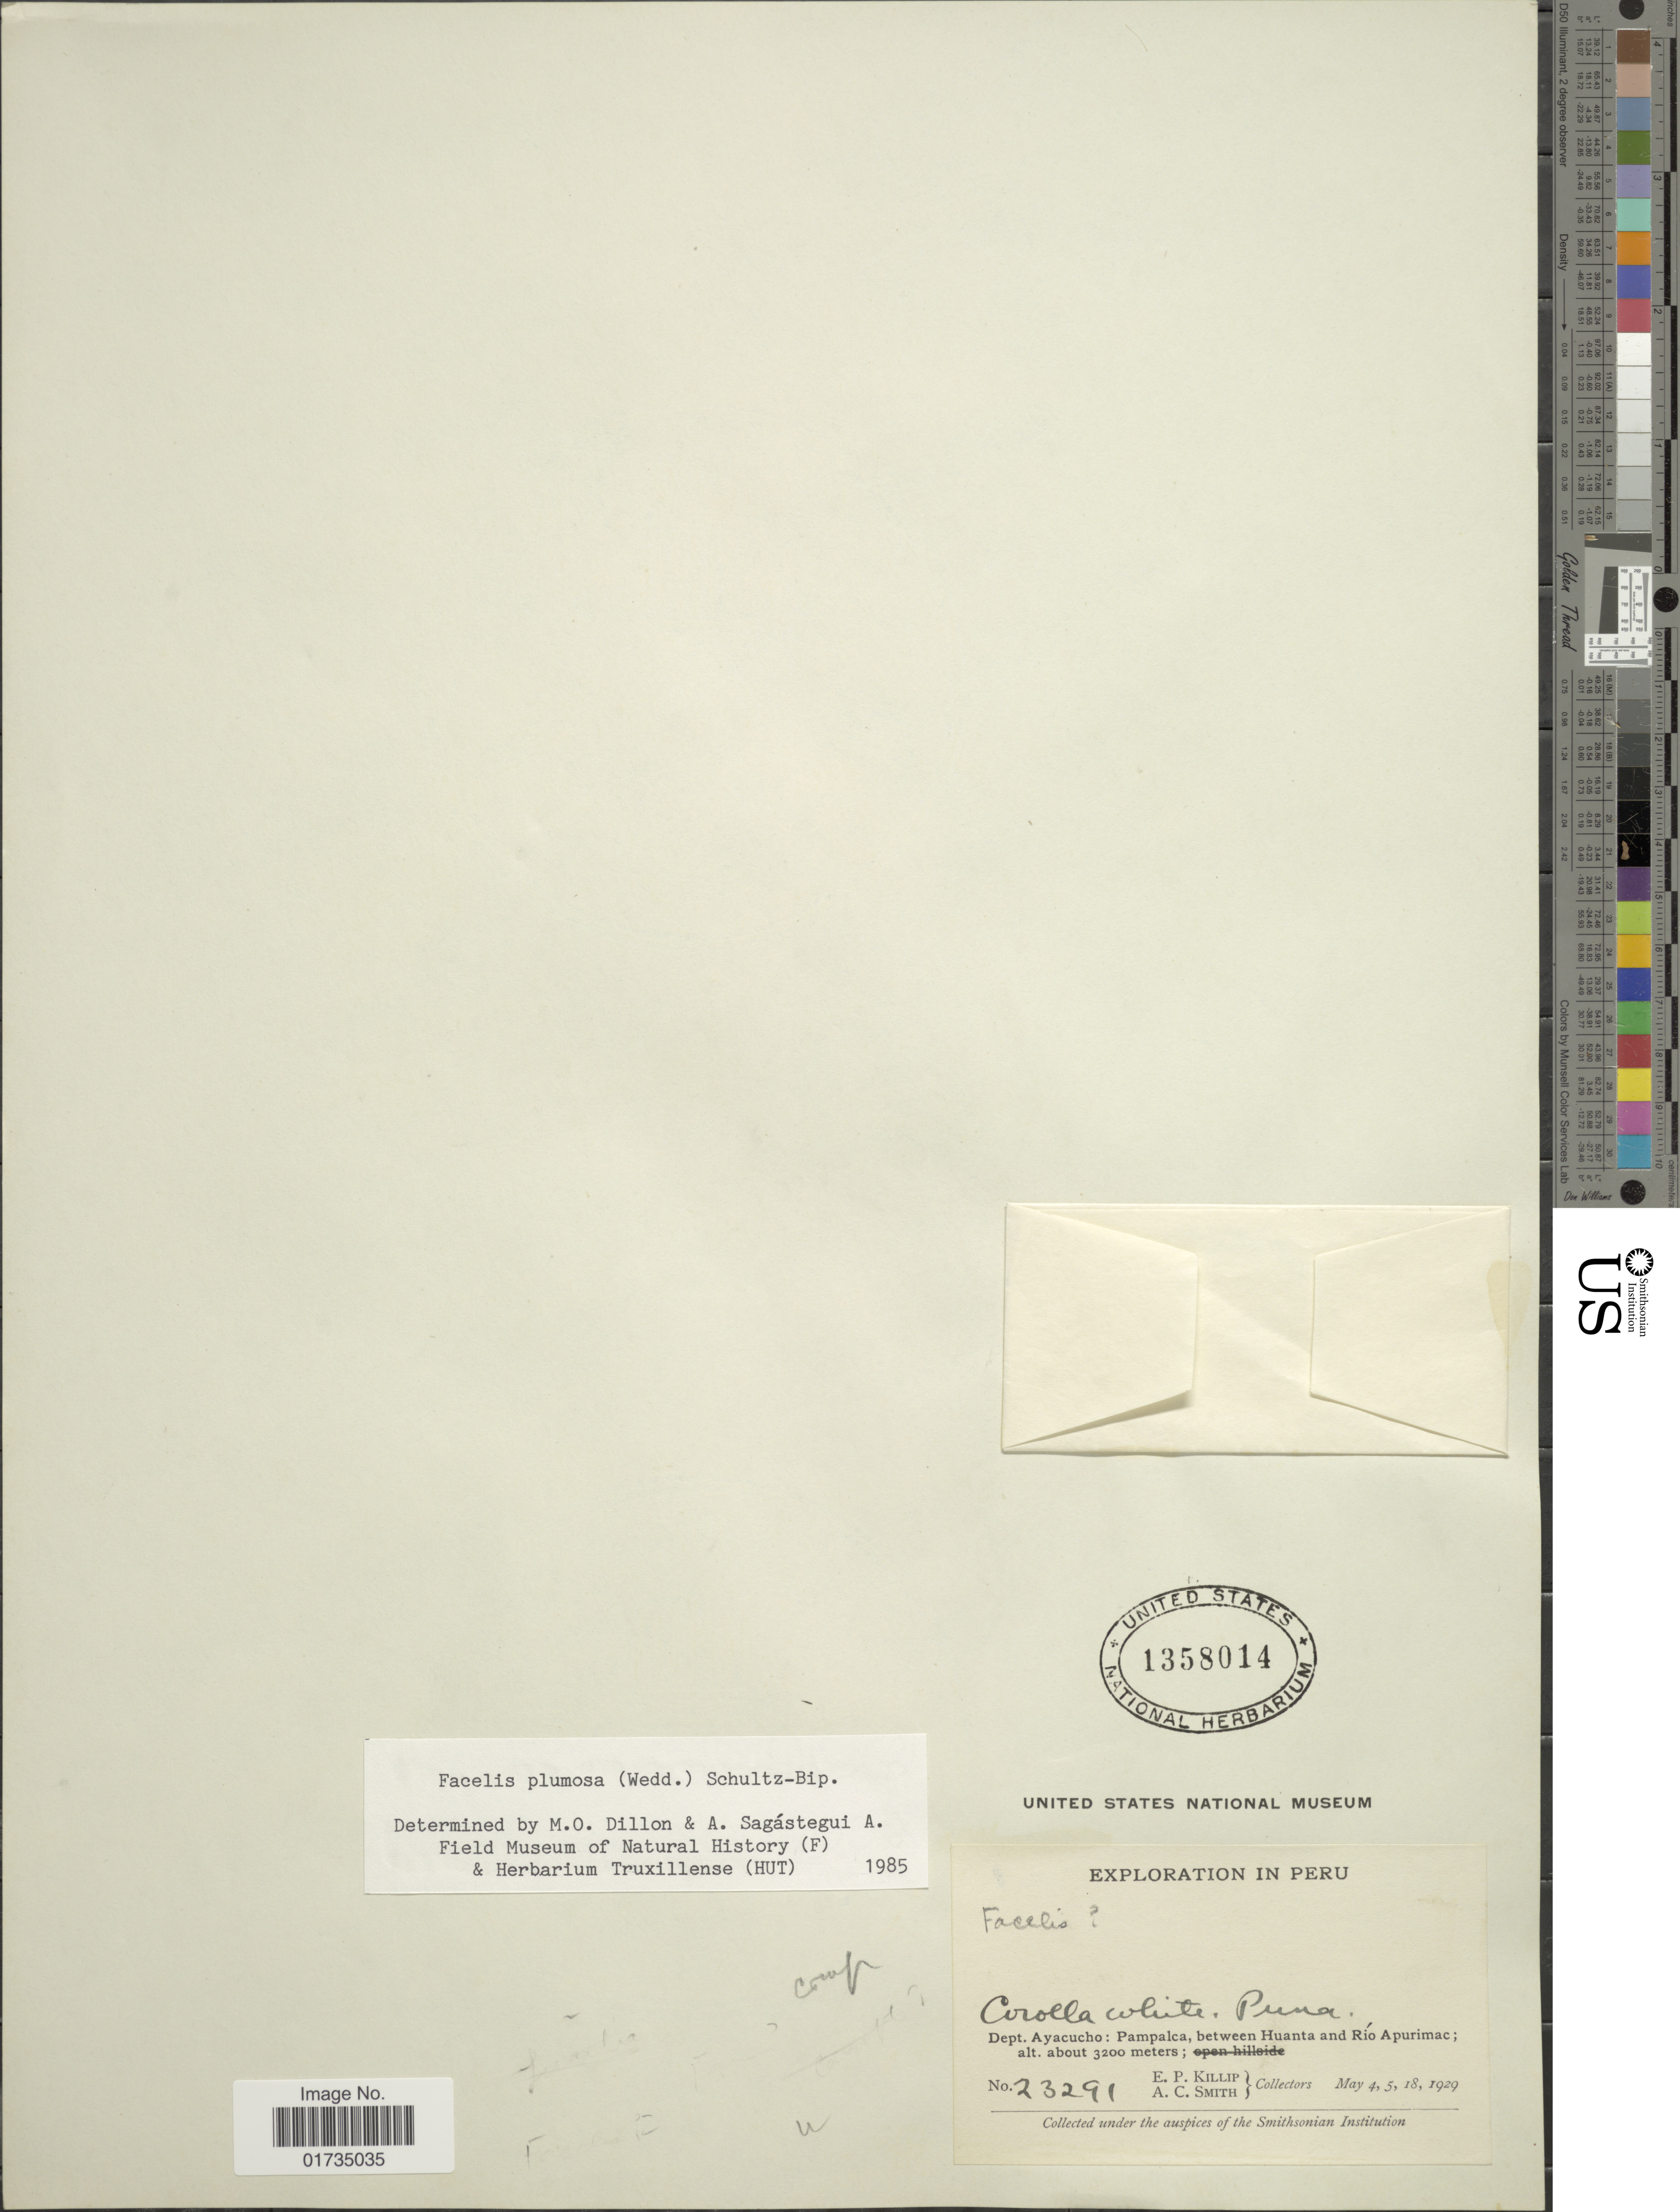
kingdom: Plantae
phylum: Tracheophyta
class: Magnoliopsida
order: Asterales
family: Asteraceae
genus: Facelis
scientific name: Facelis plumosa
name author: (Wedd.) Sch. Bip.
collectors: E. P. Killip & A. C. Smith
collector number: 23291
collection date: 1929-05-04/1929-05-18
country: Peru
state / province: Ayacucho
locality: Peru. Dept. Ayacucho: Pampalca, between Huanta and Rio Apurimac.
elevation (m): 3200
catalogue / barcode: US 1358014